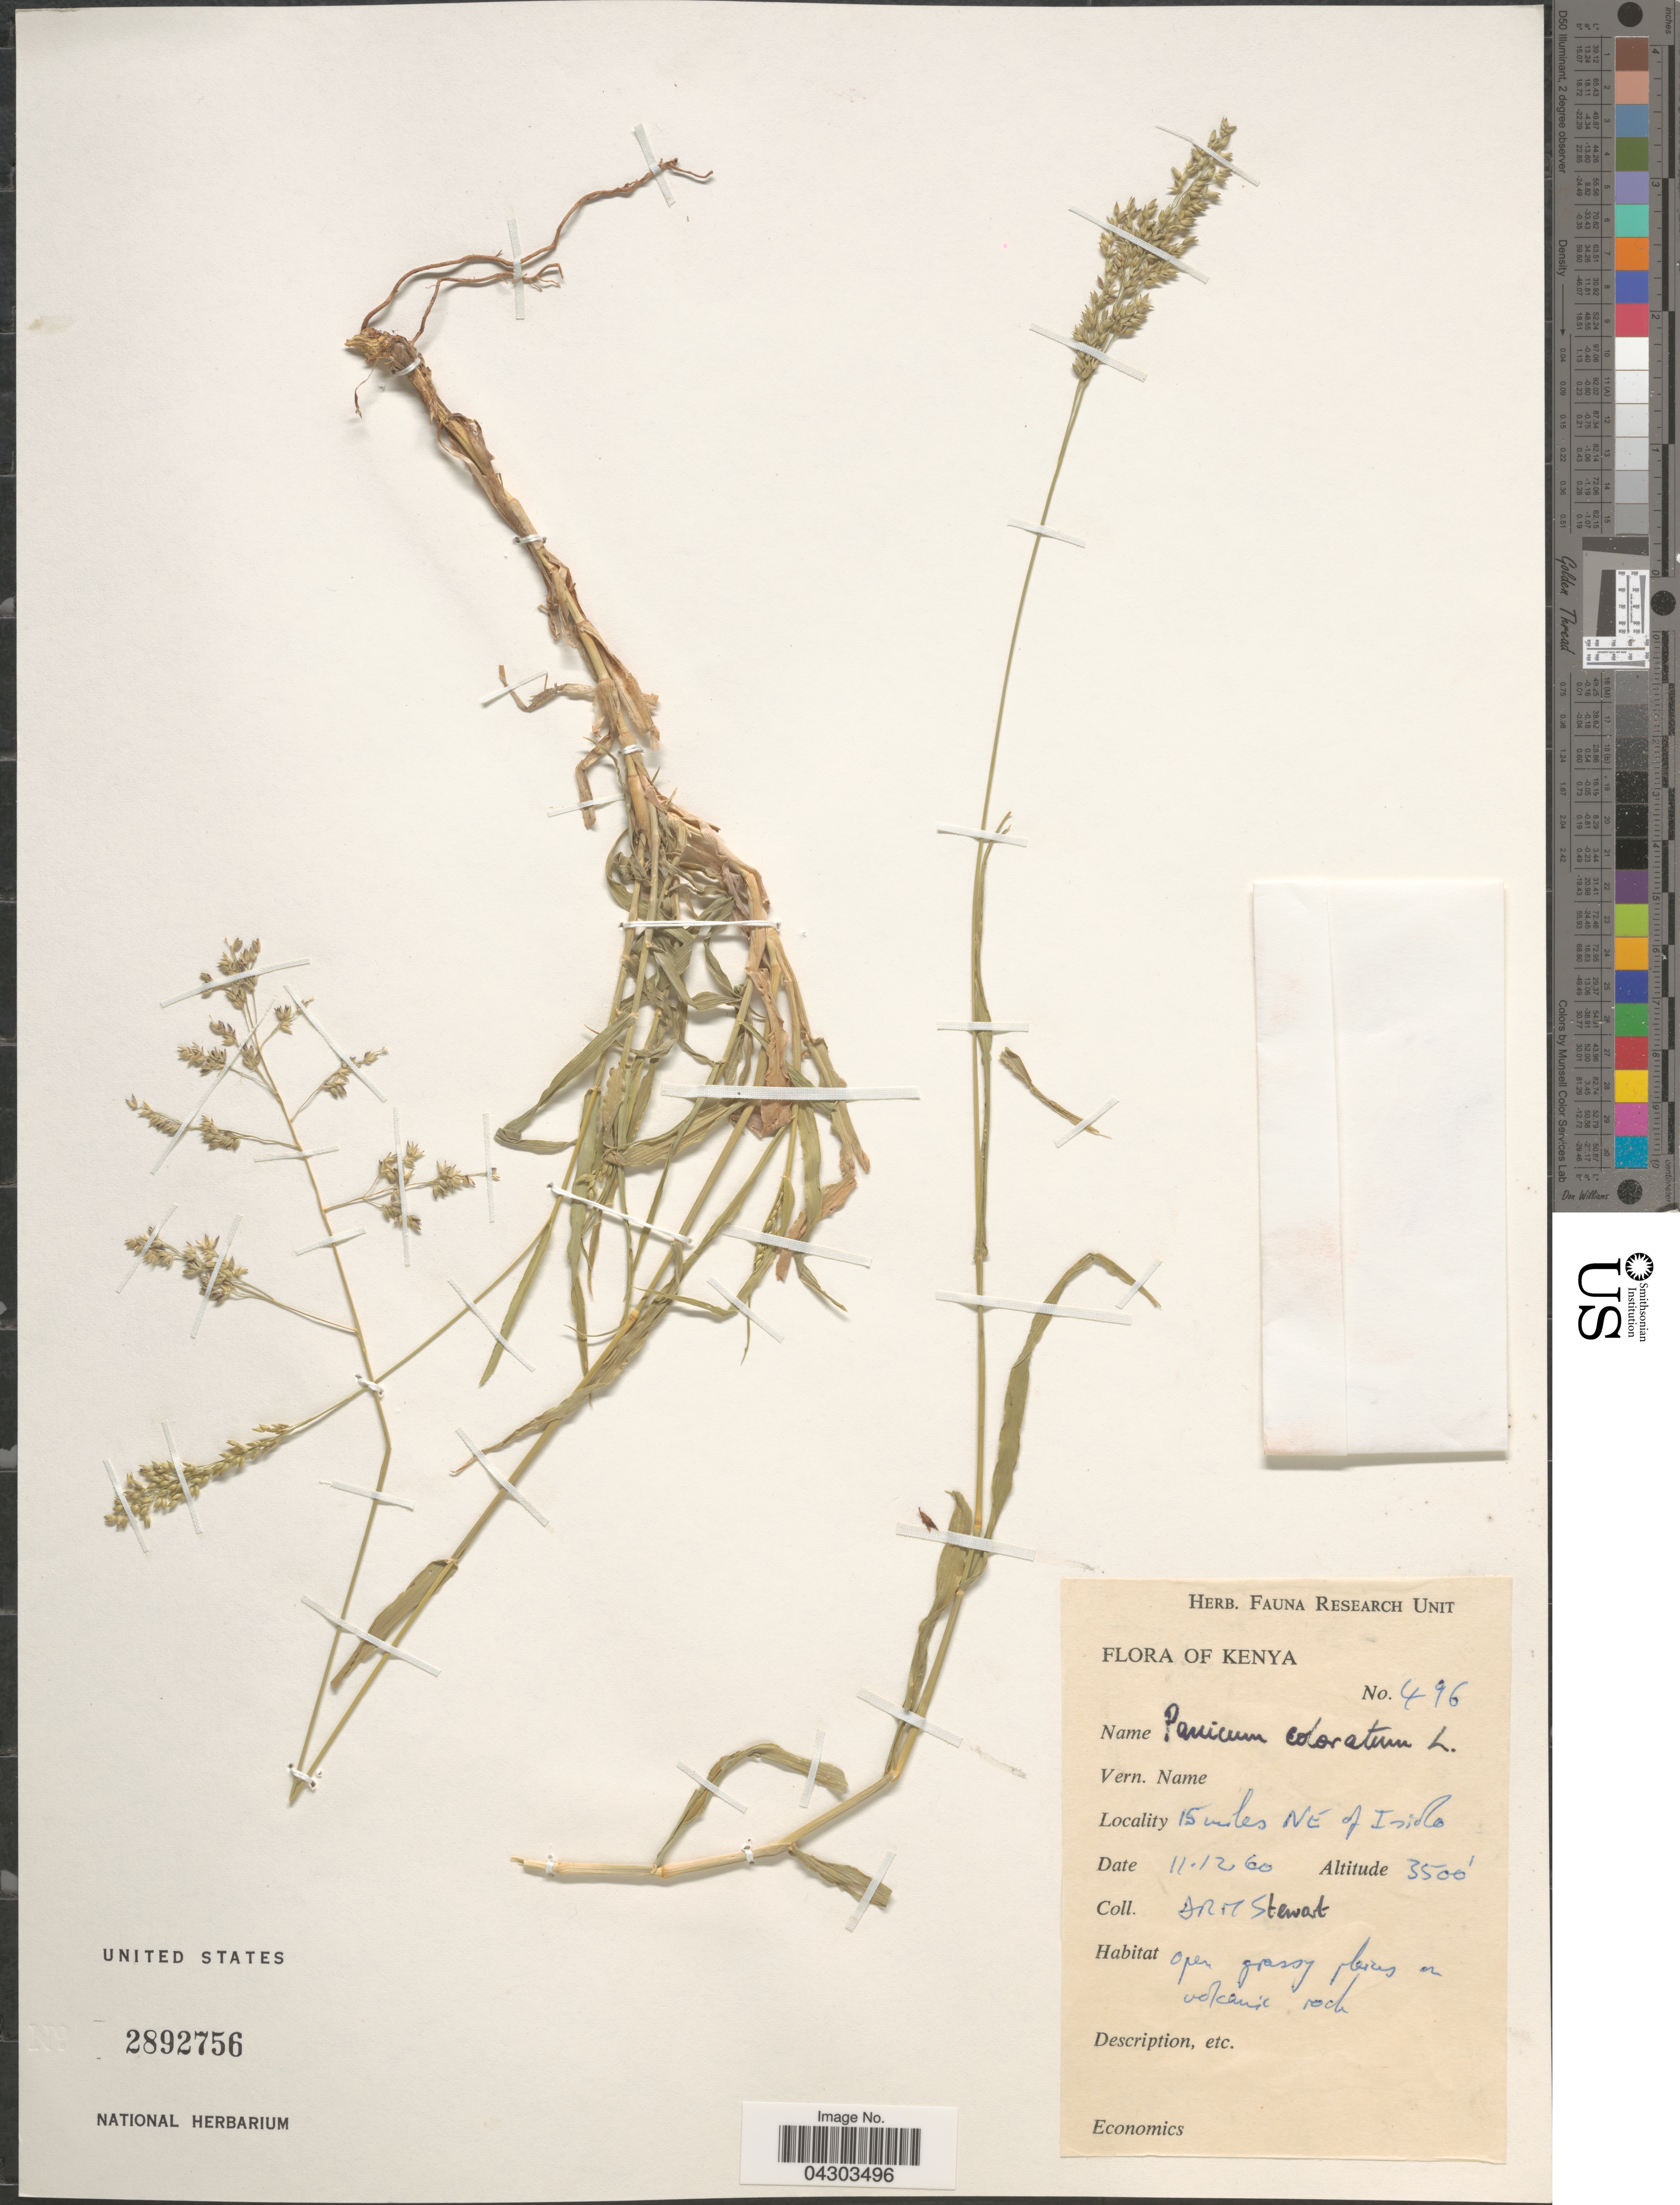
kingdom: Plantae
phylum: Tracheophyta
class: Liliopsida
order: Poales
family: Poaceae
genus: Panicum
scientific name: Panicum coloratum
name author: L.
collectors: D. Stewart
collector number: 496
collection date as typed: Transcribed d/m/y: 11/12/60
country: Kenya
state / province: Isiolo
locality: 15 miles NE of Isiolo.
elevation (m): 1067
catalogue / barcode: US 2892756